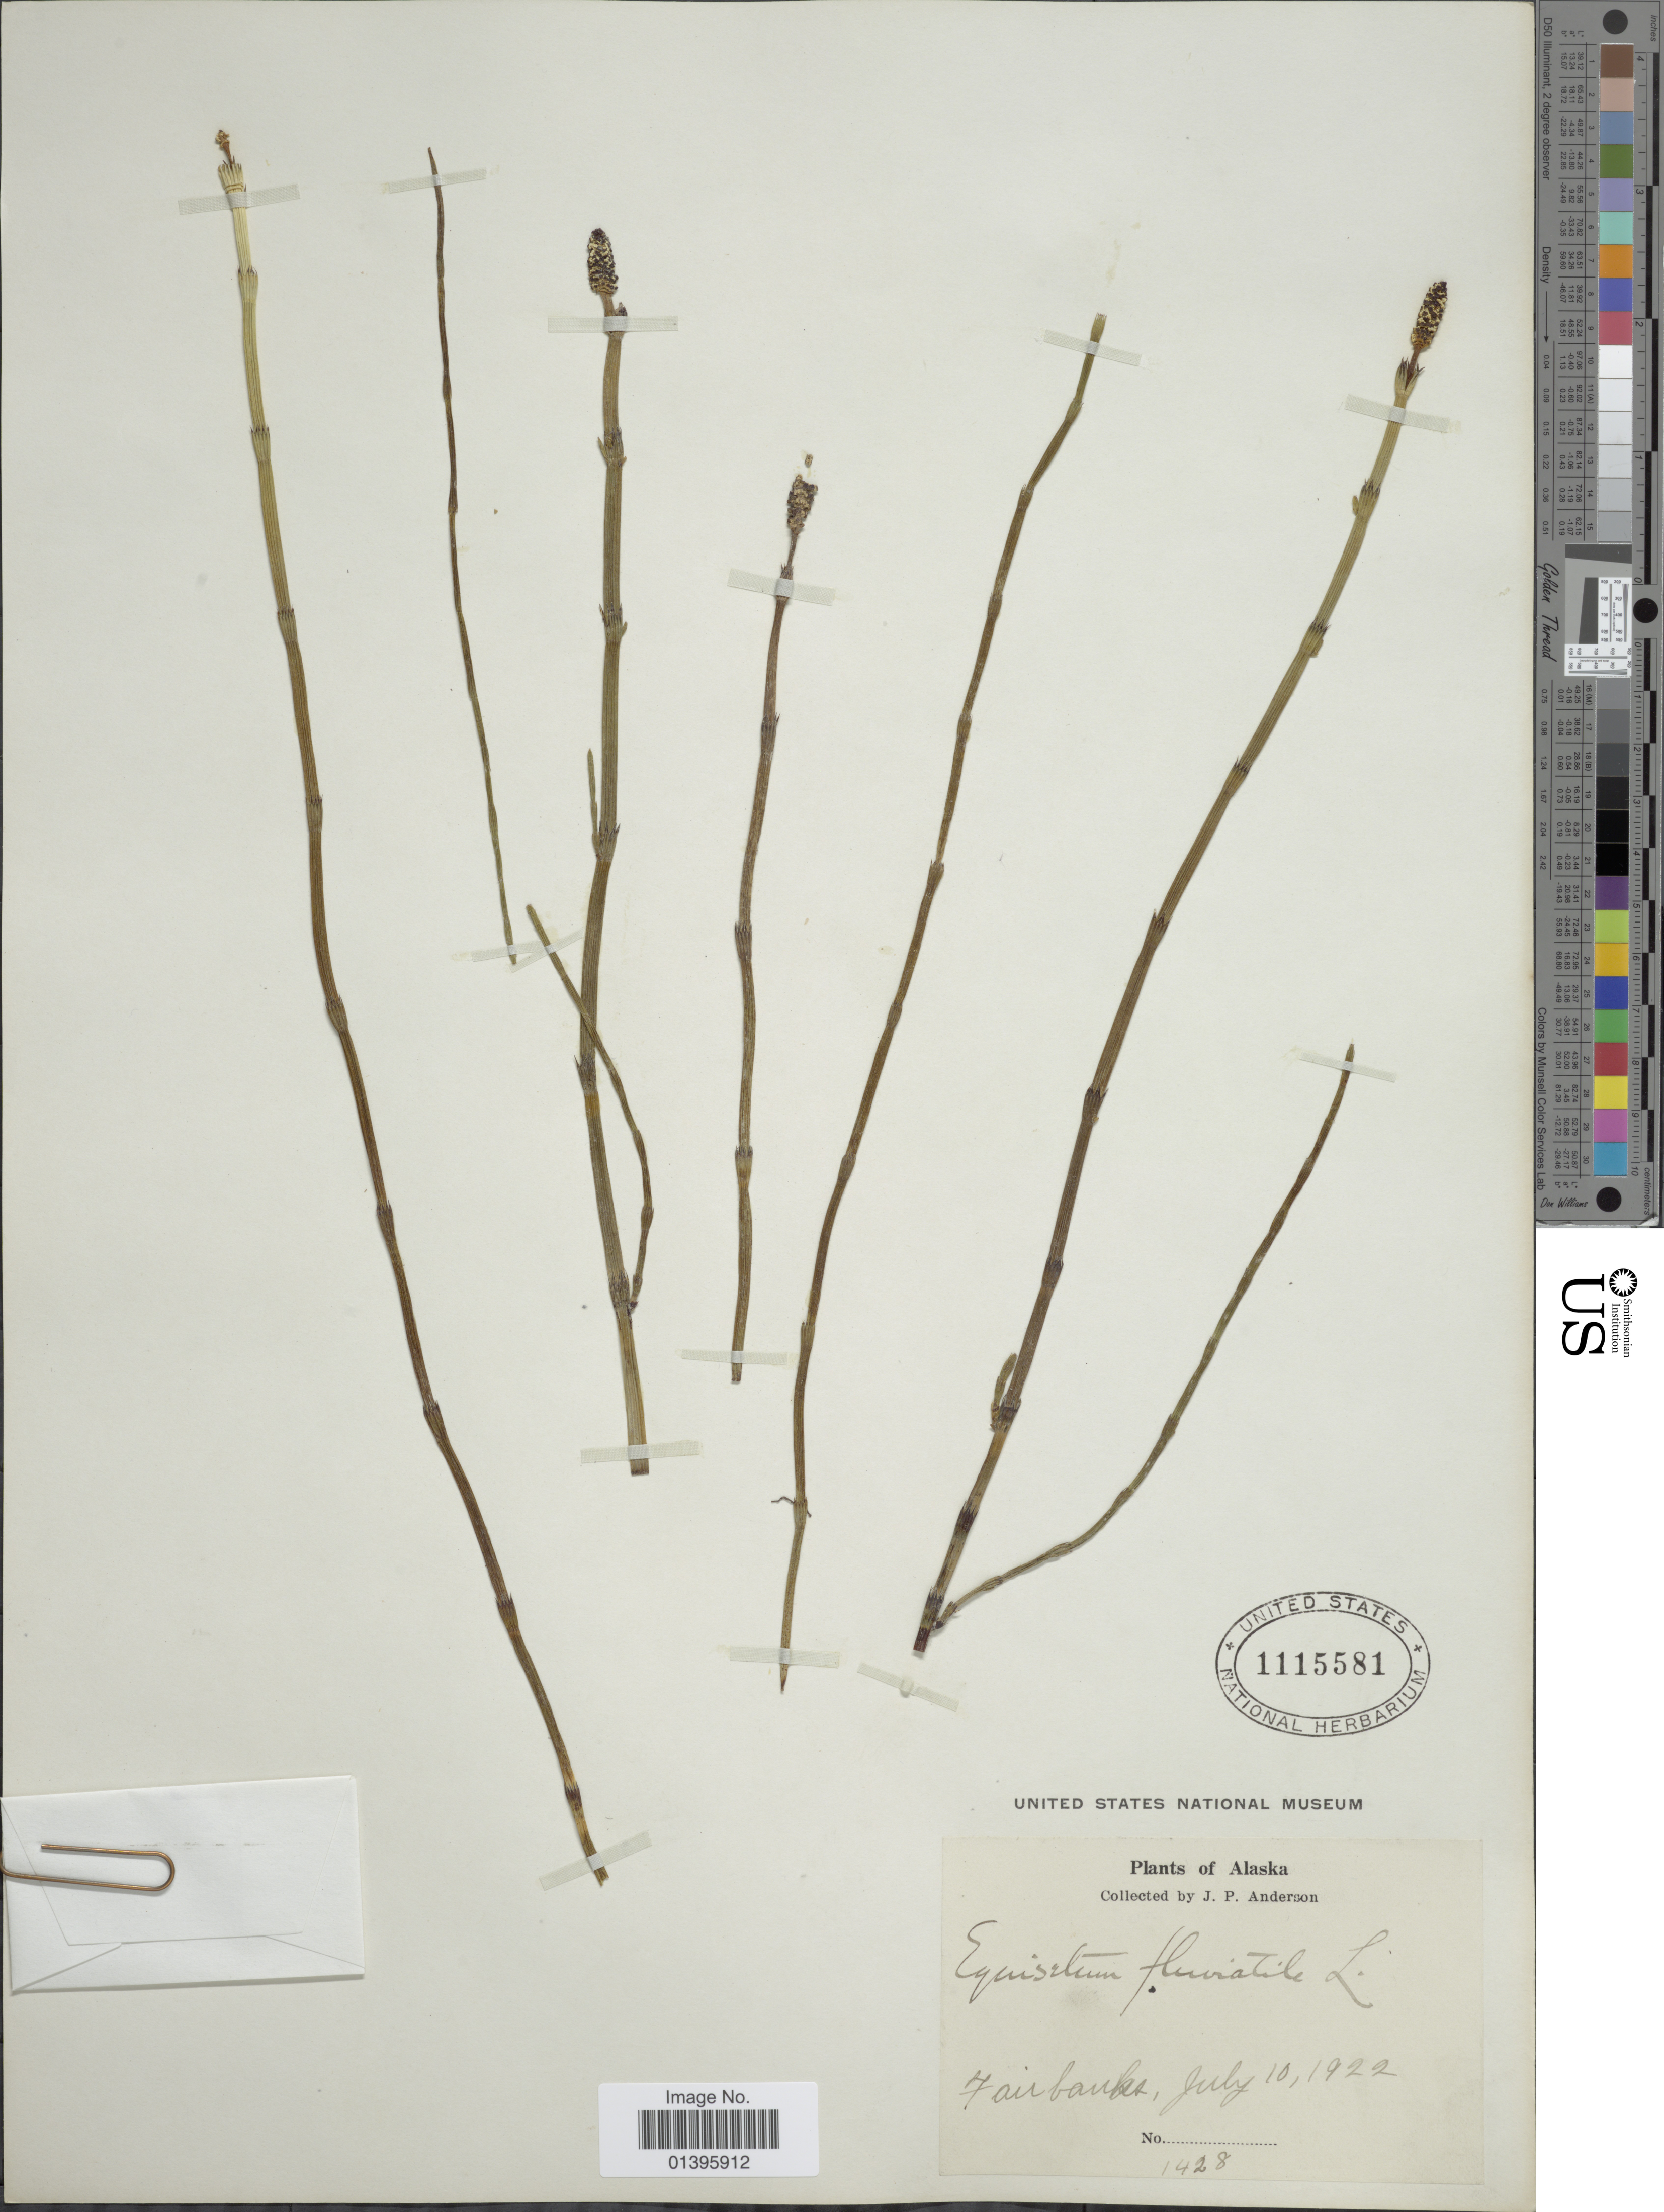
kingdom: Plantae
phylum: Tracheophyta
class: Polypodiopsida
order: Equisetales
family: Equisetaceae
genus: Equisetum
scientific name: Equisetum fluviatile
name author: L.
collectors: J. P. Anderson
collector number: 1428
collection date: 1922-07-10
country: United States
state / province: Alaska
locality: Fairbanks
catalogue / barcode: US 1115581